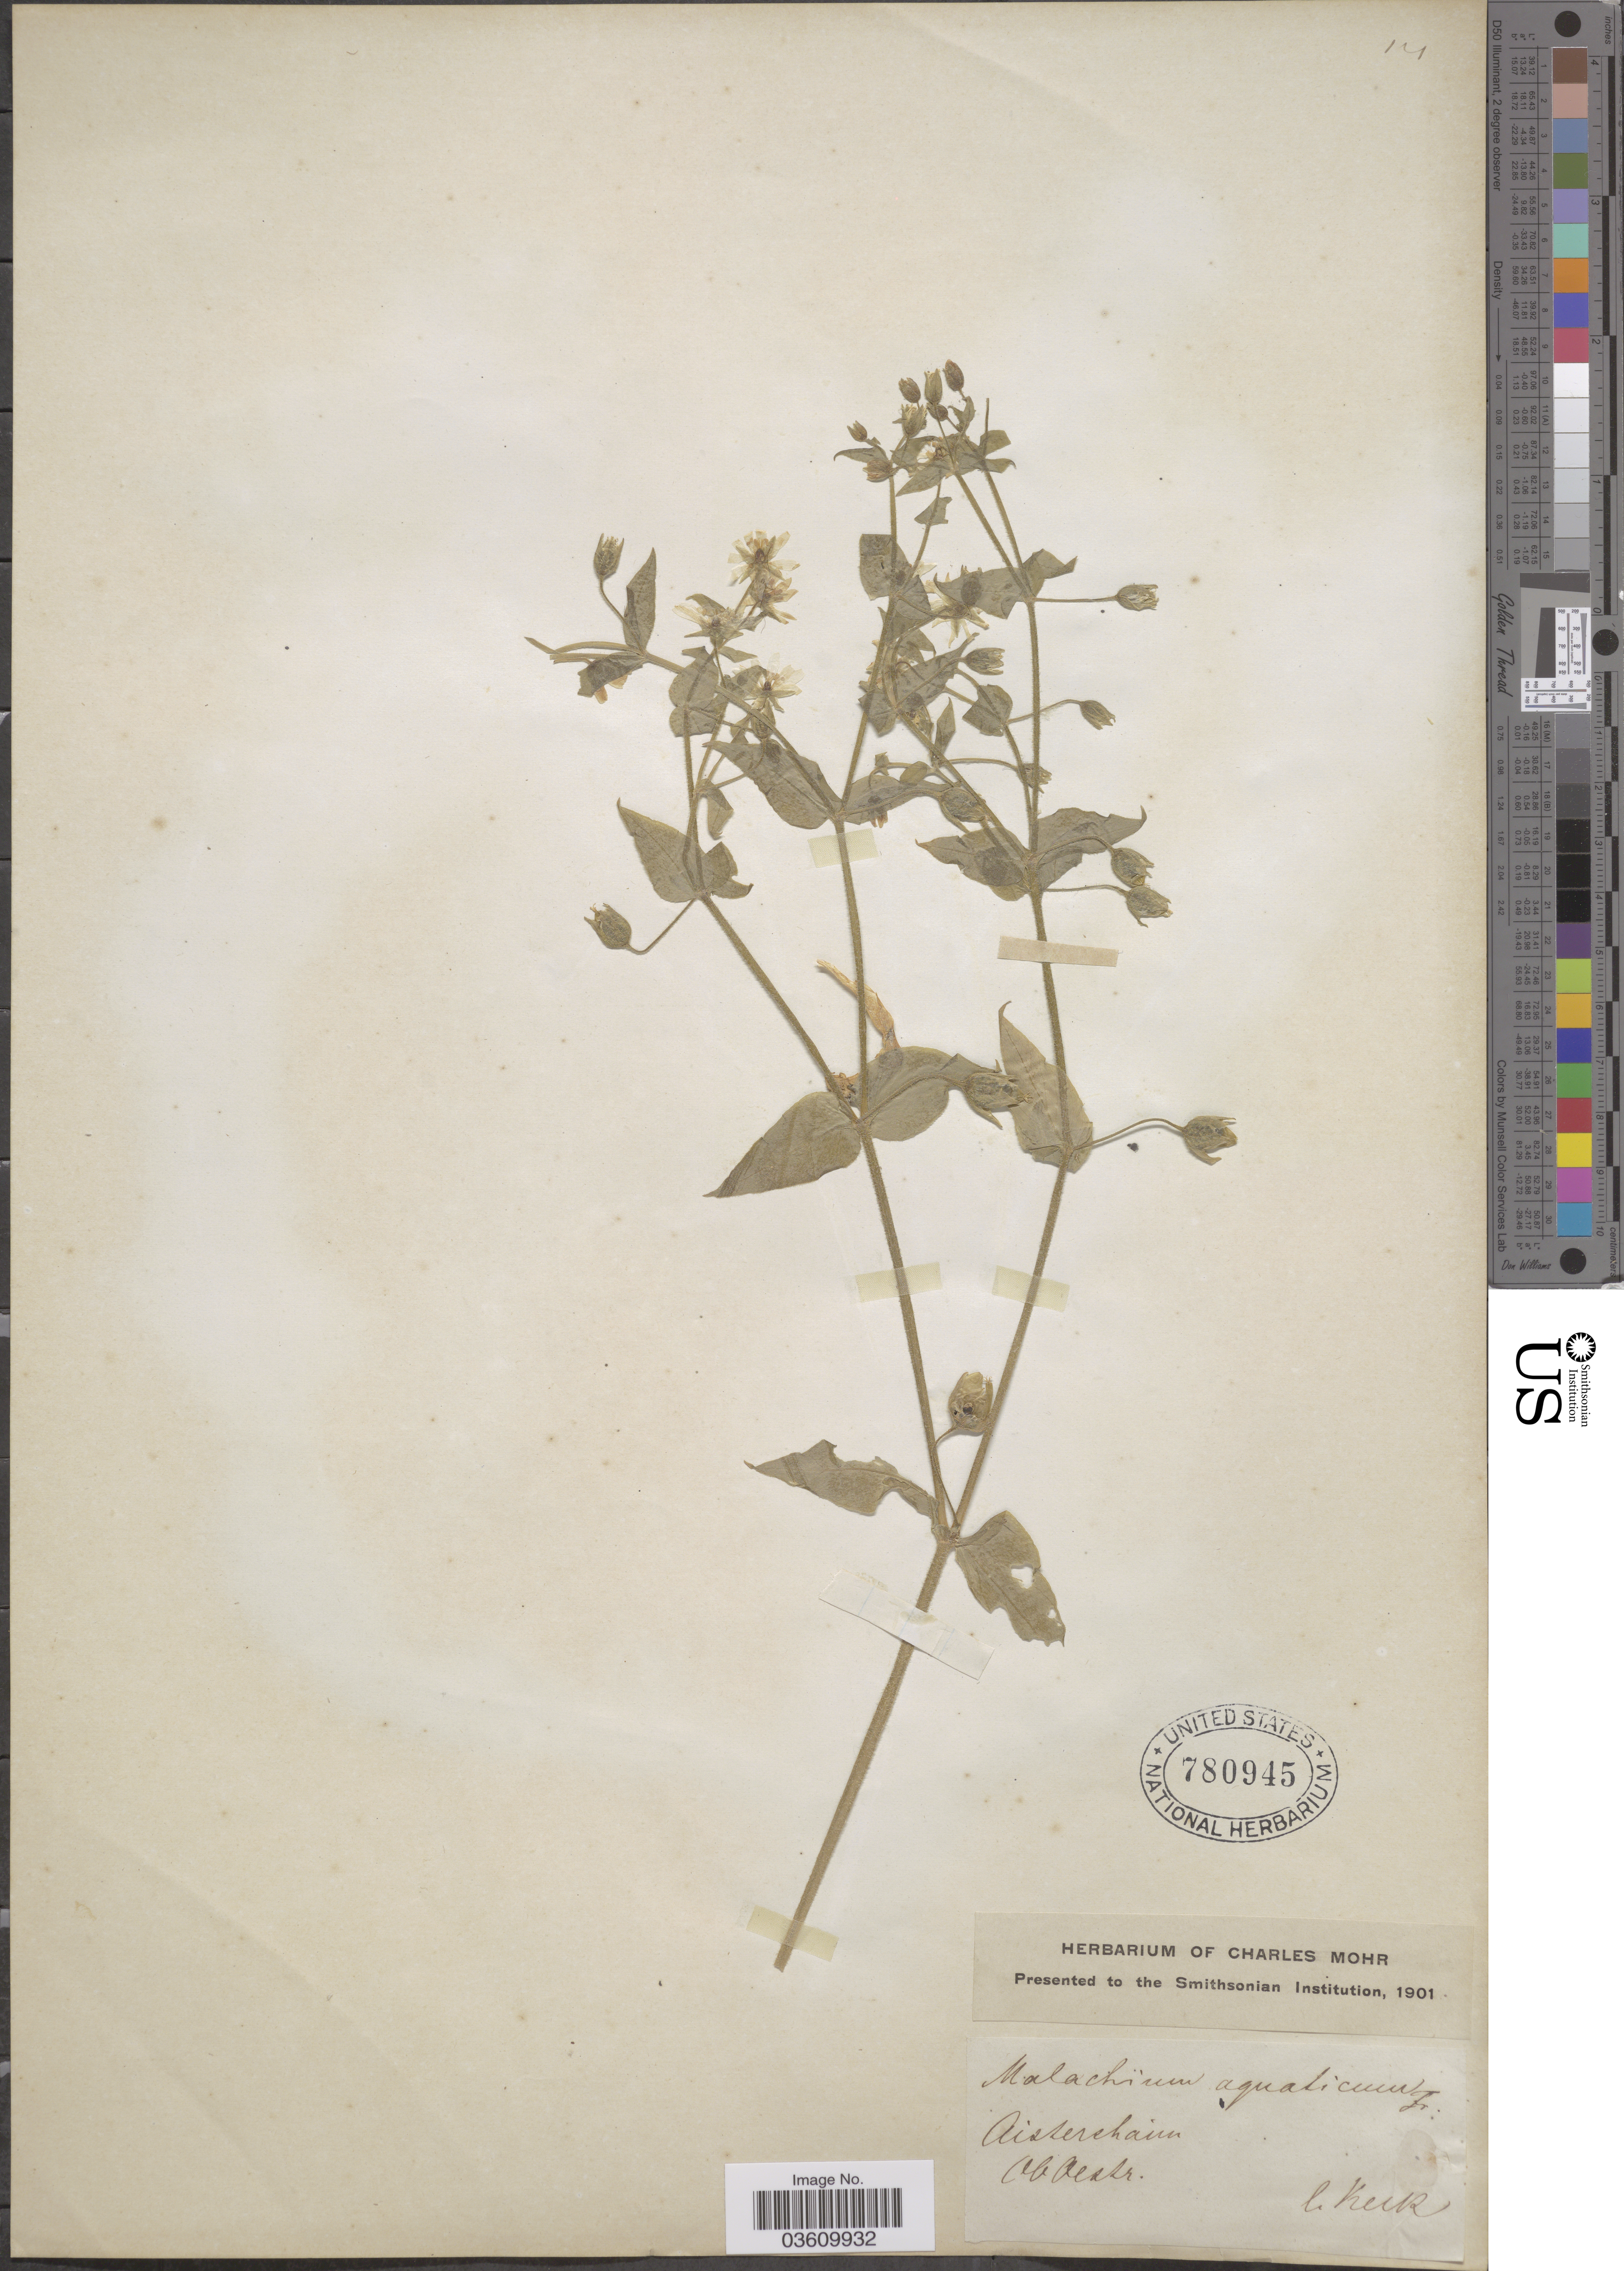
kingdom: Plantae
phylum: Tracheophyta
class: Magnoliopsida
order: Caryophyllales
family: Caryophyllaceae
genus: Stellaria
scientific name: Stellaria aquatica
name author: L.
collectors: C. Keck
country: Austria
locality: Aistershaim, Ob oestr.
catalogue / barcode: US 780945